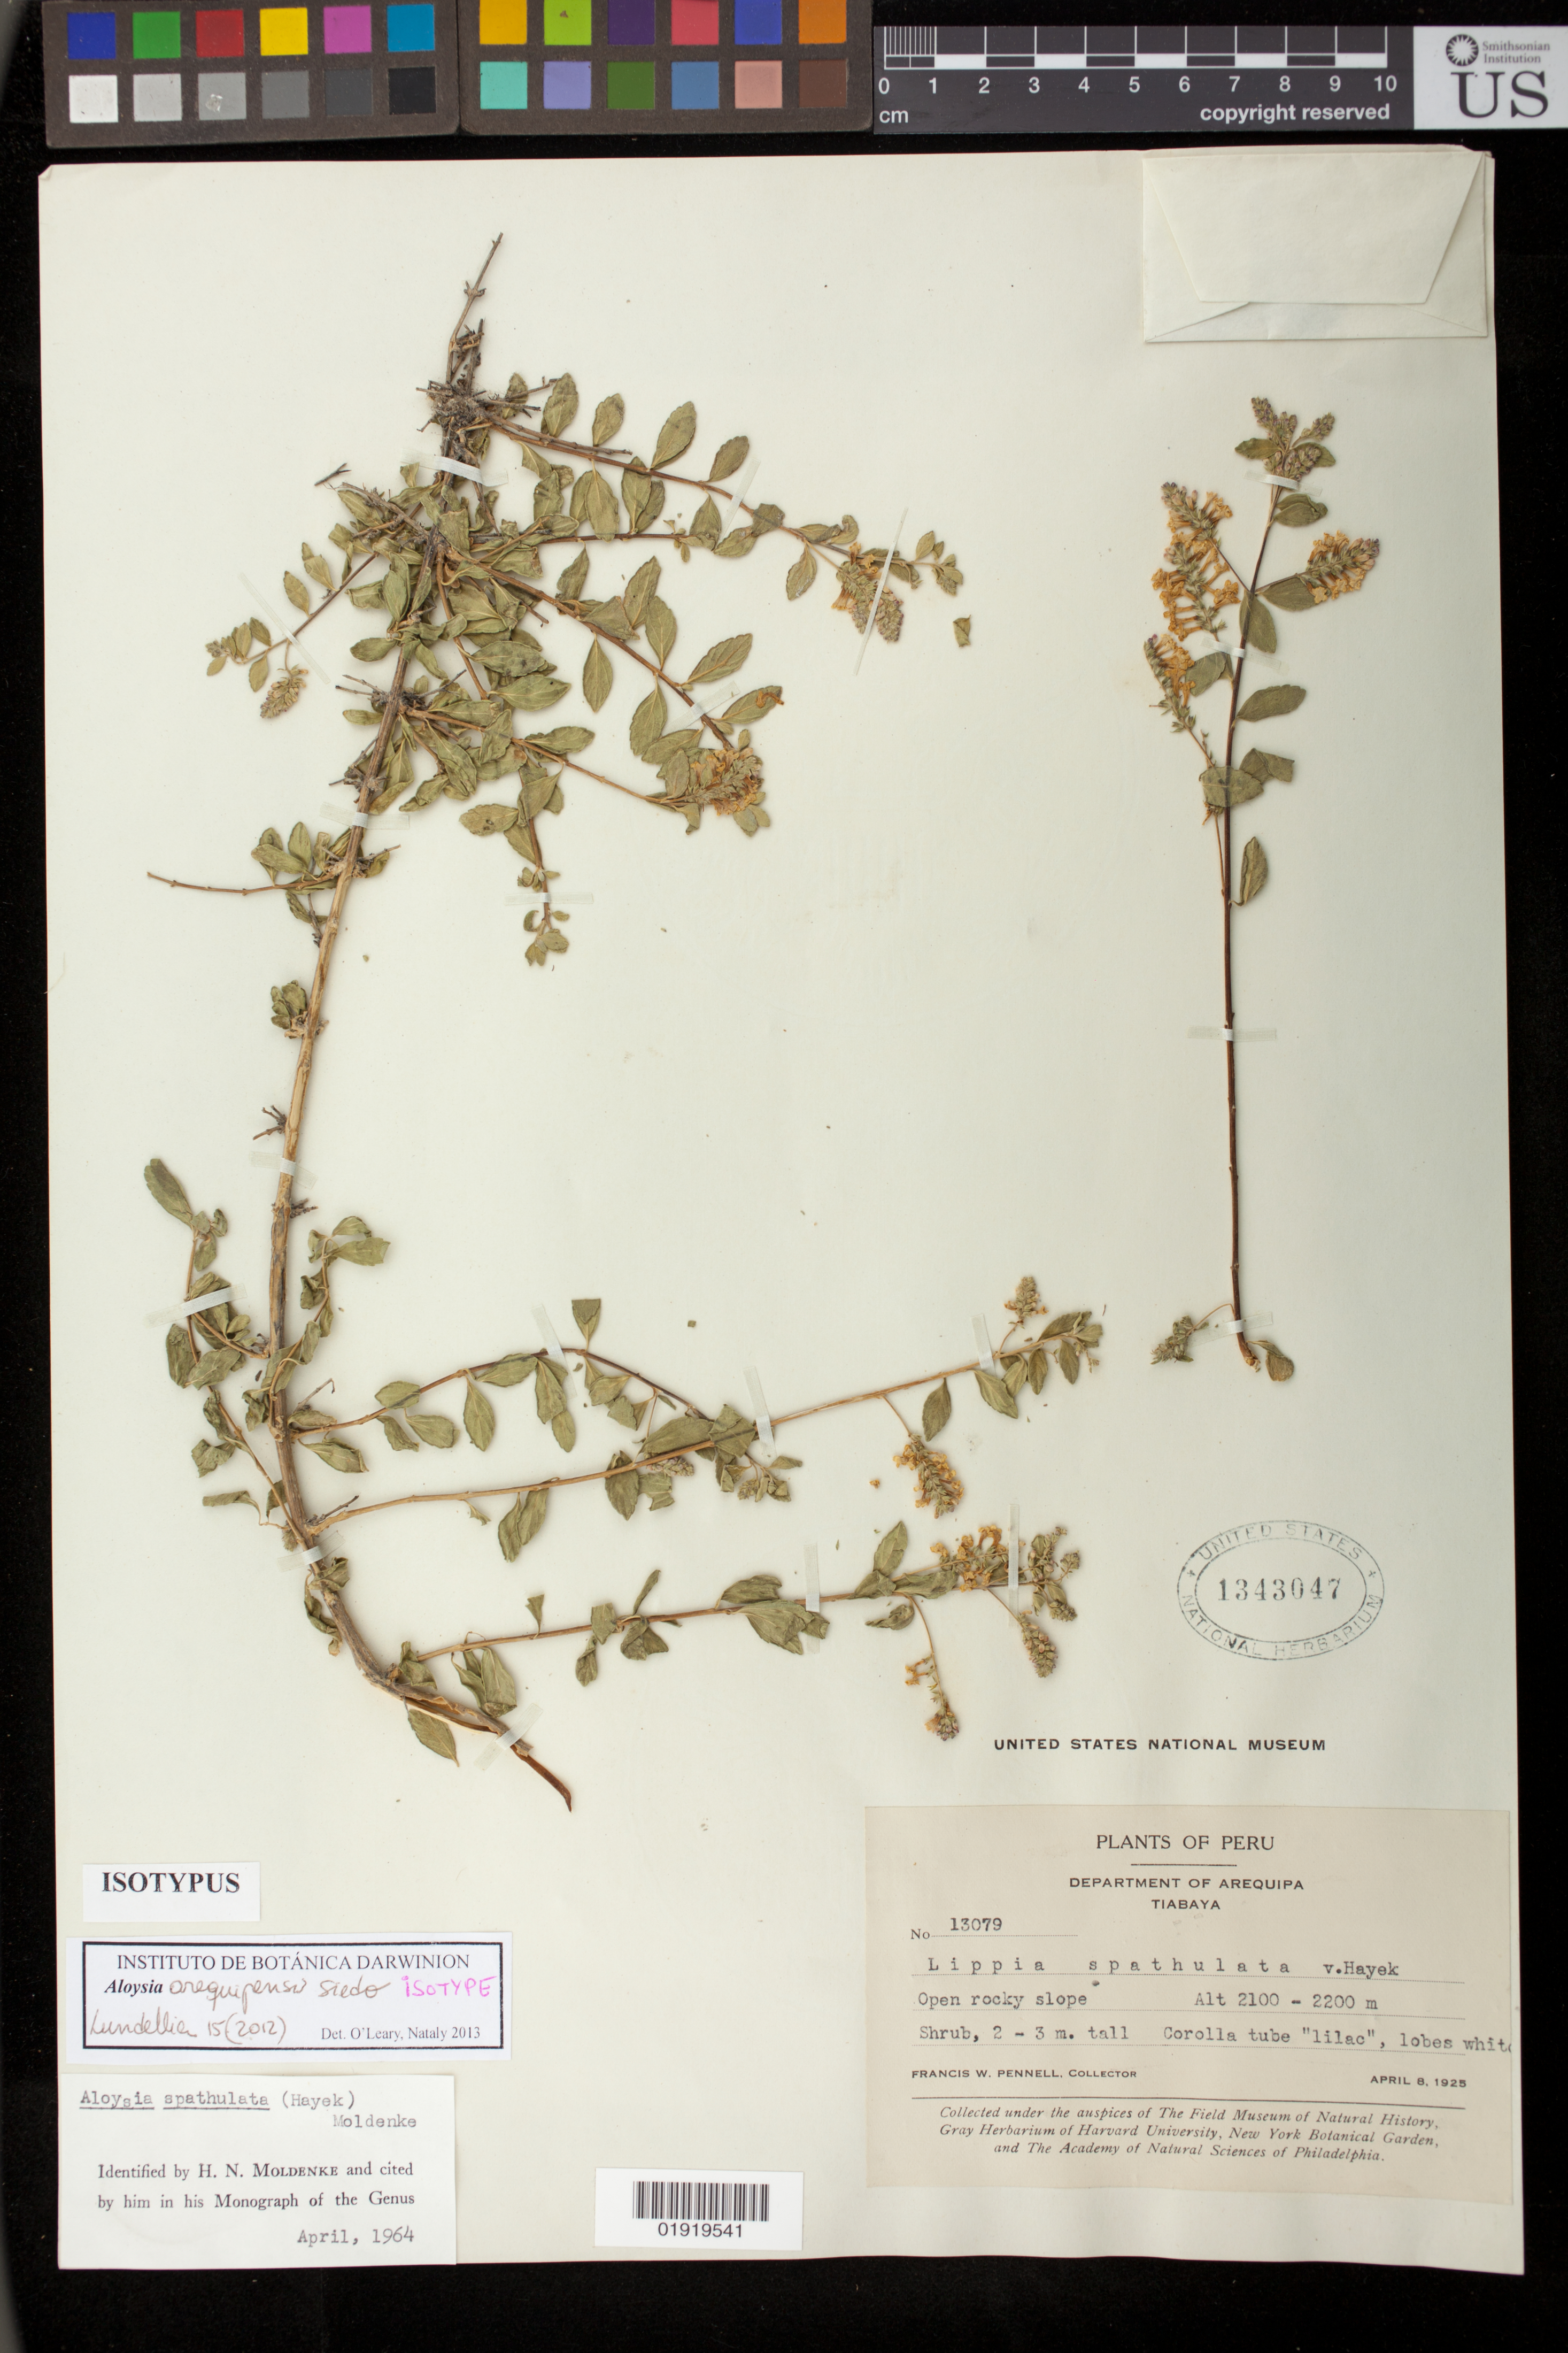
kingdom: Plantae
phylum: Tracheophyta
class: Magnoliopsida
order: Lamiales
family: Verbenaceae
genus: Aloysia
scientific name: Aloysia arequipensis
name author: Siedo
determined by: O'Leary, N.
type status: Isotype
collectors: F. W. Pennell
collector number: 13079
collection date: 1925-04-08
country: Peru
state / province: Arequipa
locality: Department of Arequipa, Tiabaya.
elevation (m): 2100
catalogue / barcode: US 1343047